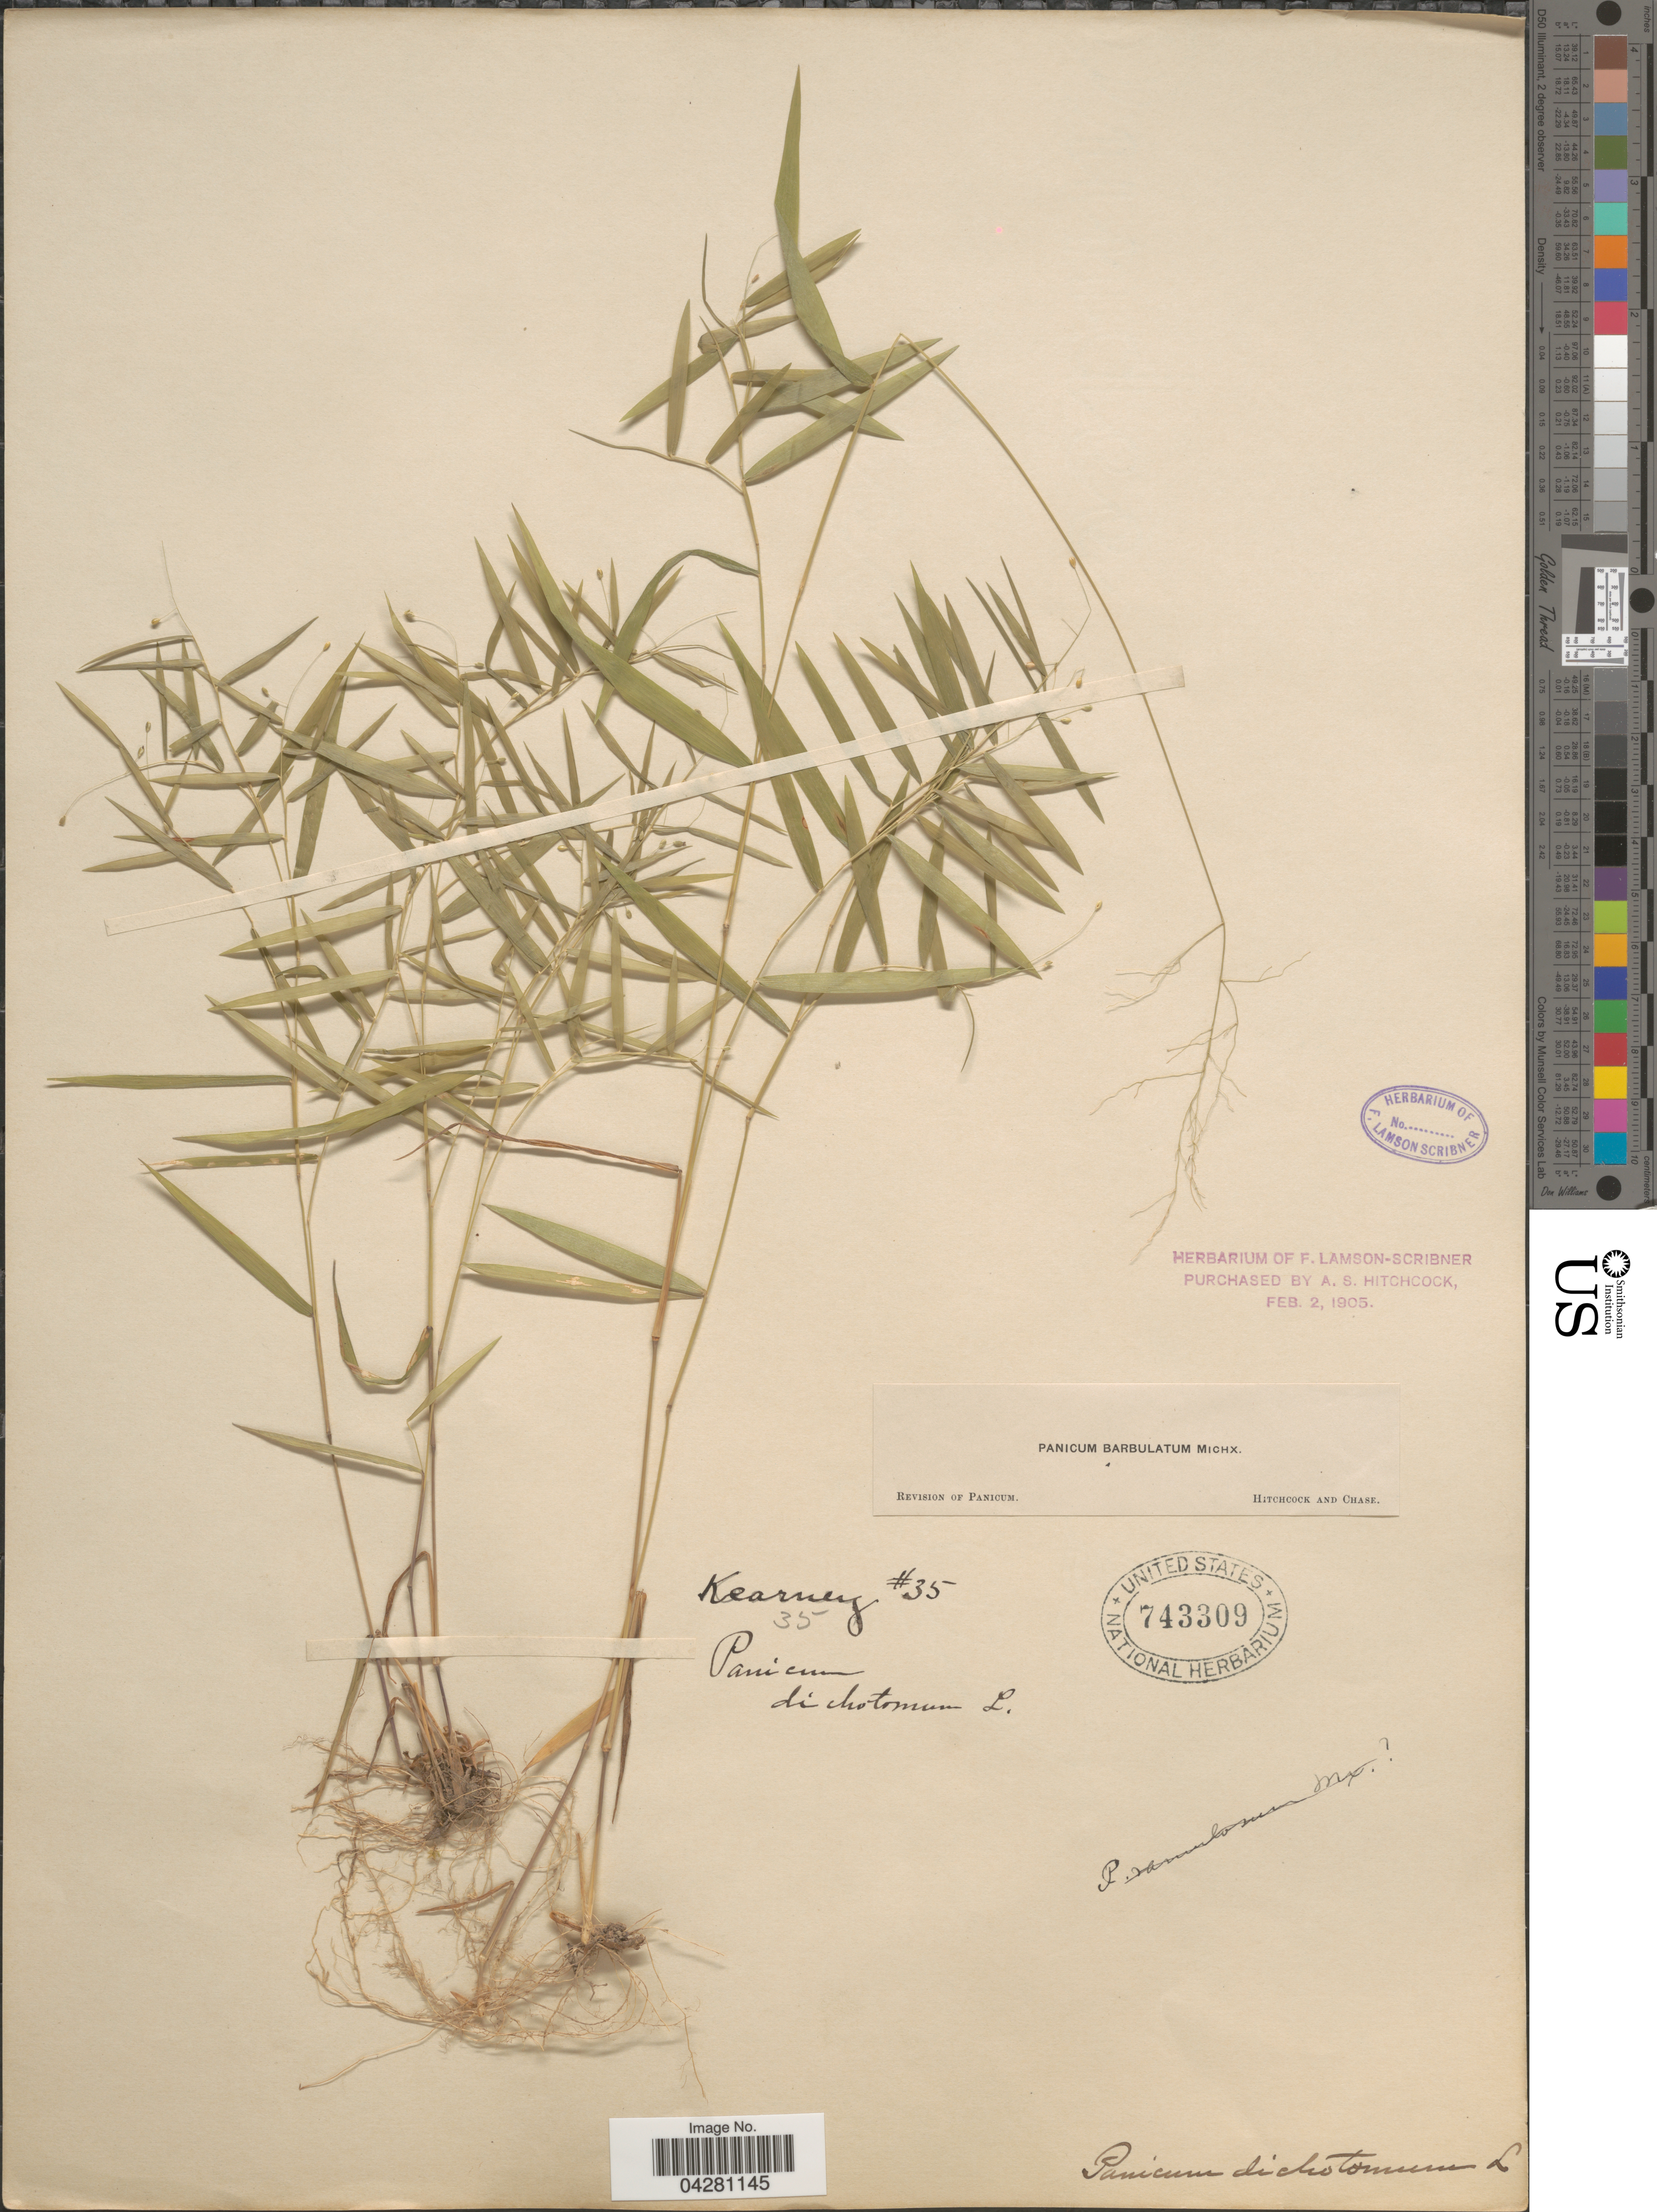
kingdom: Plantae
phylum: Tracheophyta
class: Liliopsida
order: Poales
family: Poaceae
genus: Dichanthelium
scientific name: Dichanthelium dichotomum var. dichotomum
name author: (L.) Gould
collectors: Kearney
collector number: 35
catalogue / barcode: US 743309